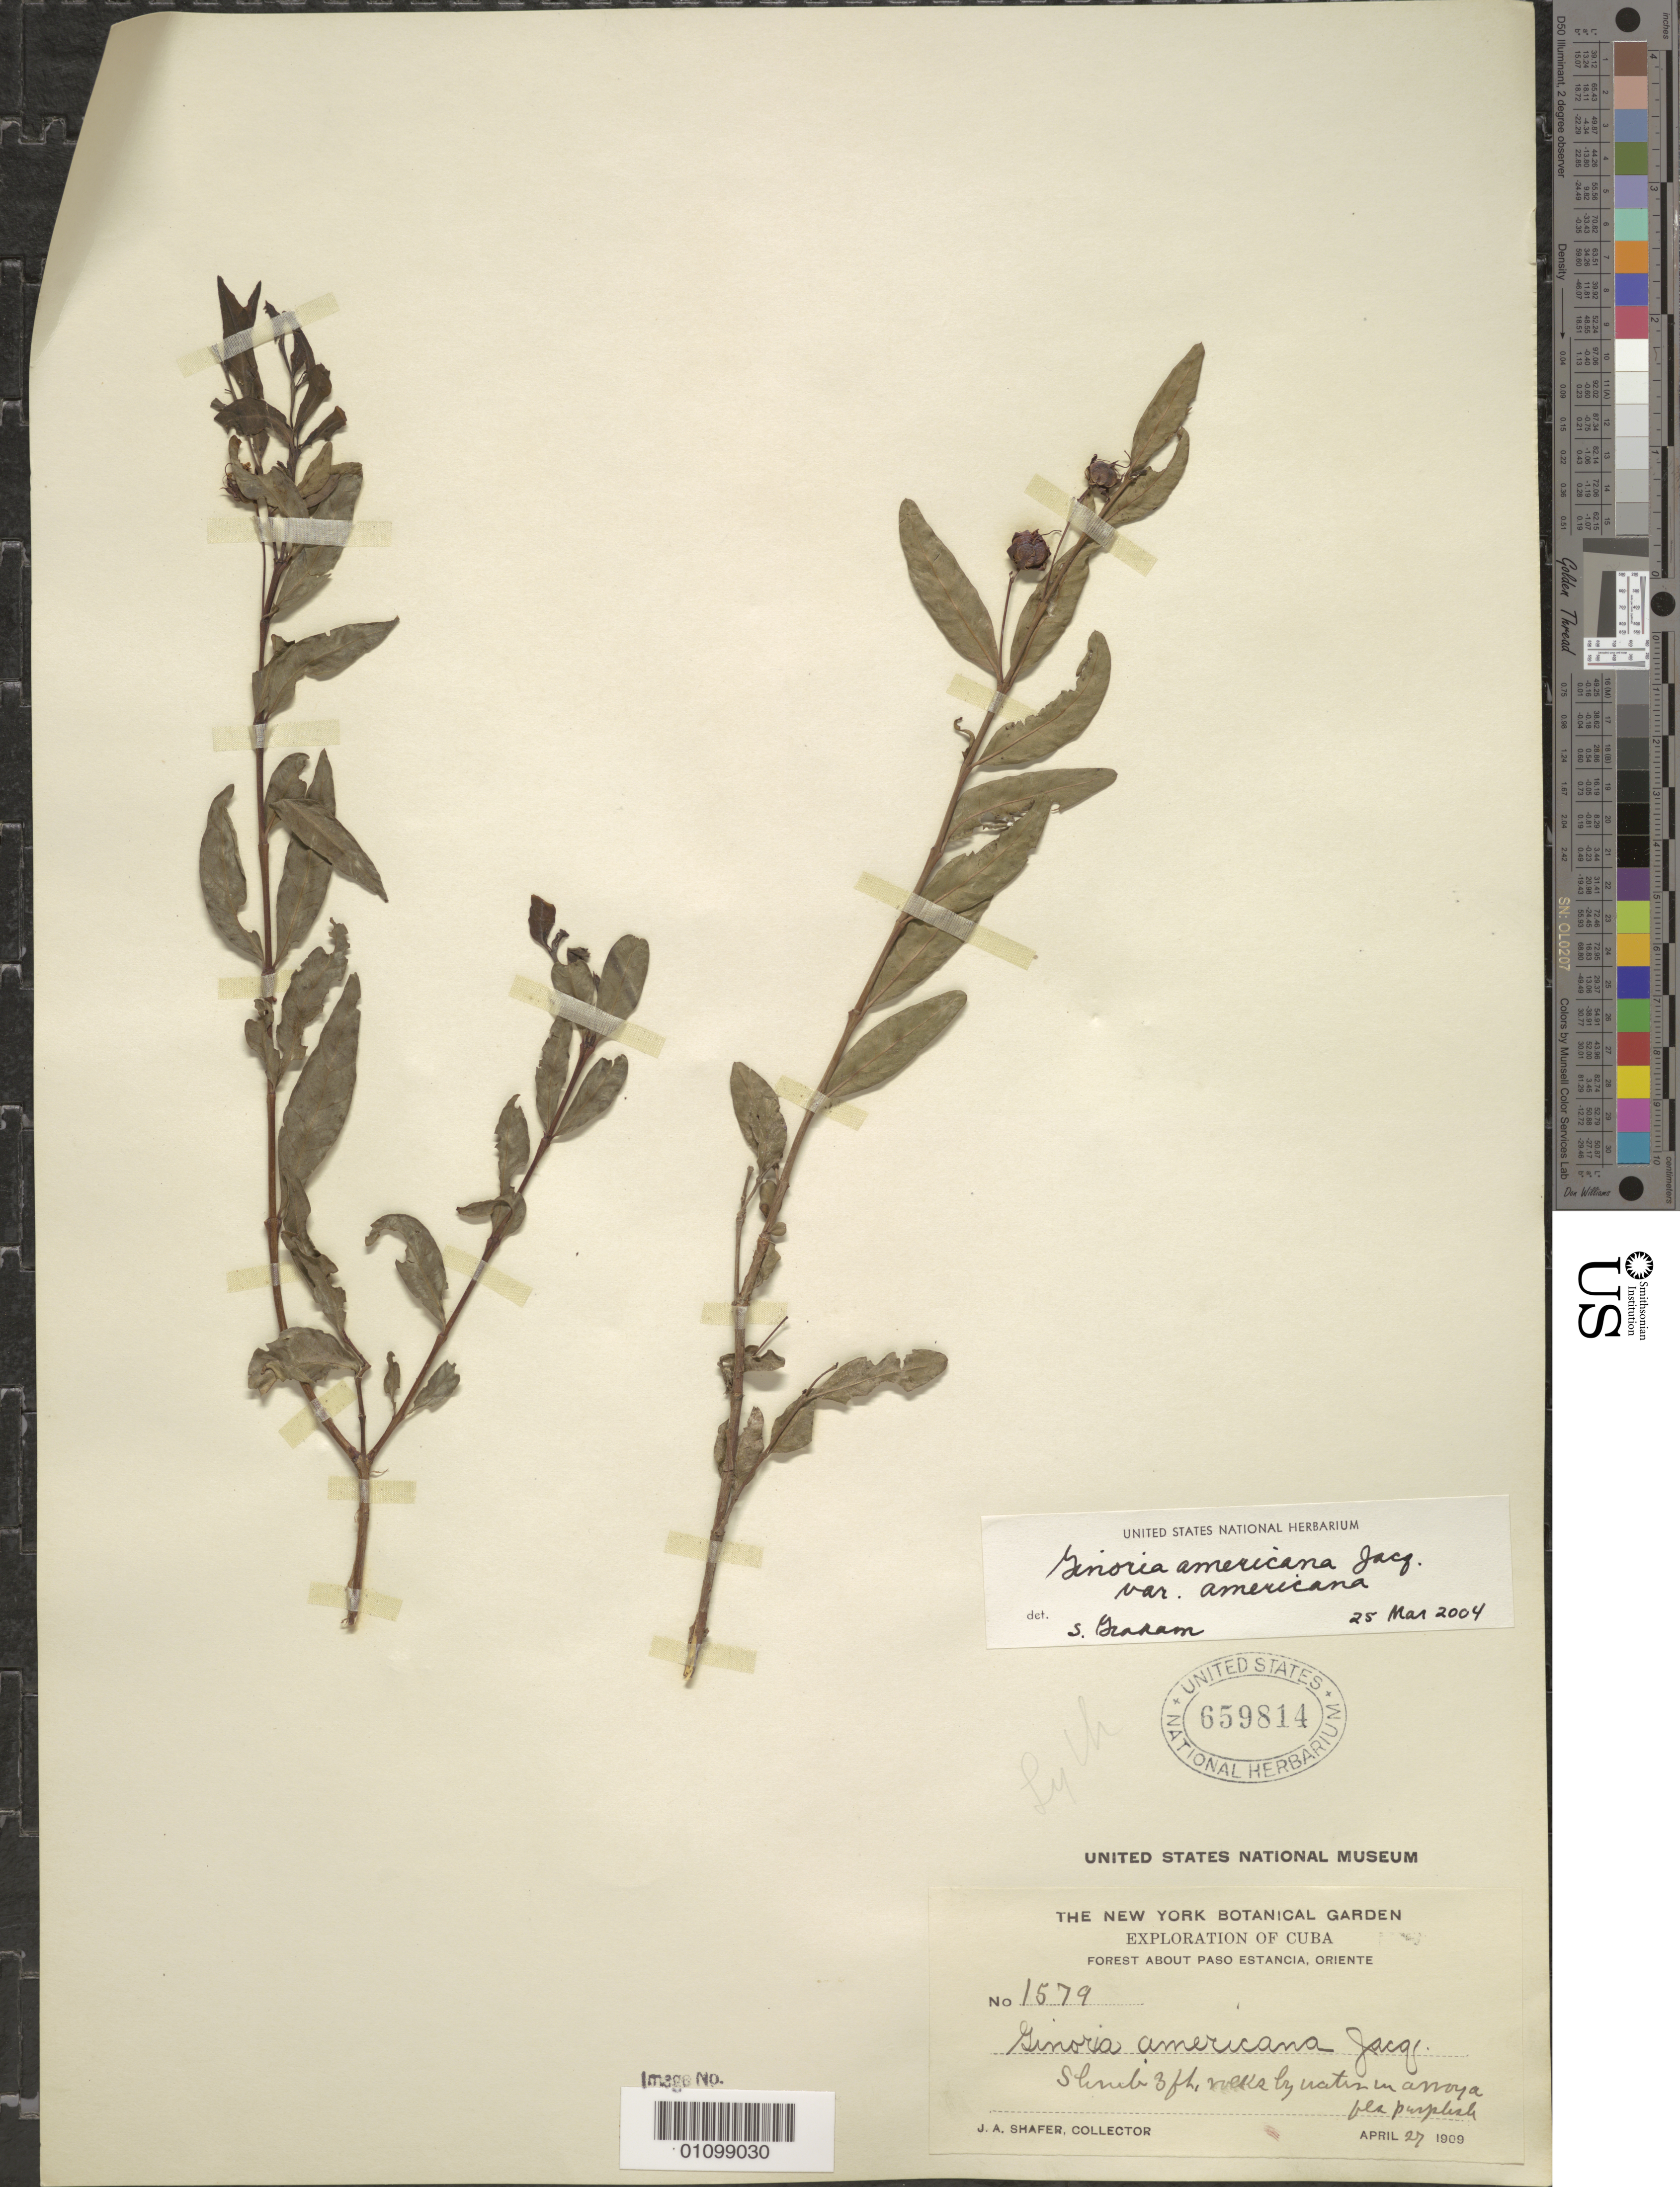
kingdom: Plantae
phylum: Tracheophyta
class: Magnoliopsida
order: Myrtales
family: Lythraceae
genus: Ginoria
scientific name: Ginoria americana var. americana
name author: Jacq.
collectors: J. A. Shafer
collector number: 1579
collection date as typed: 27 Apr 1909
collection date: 1909-04-27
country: Cuba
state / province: Granma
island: Cuba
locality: Forest about Paso Estancia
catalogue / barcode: US 659814